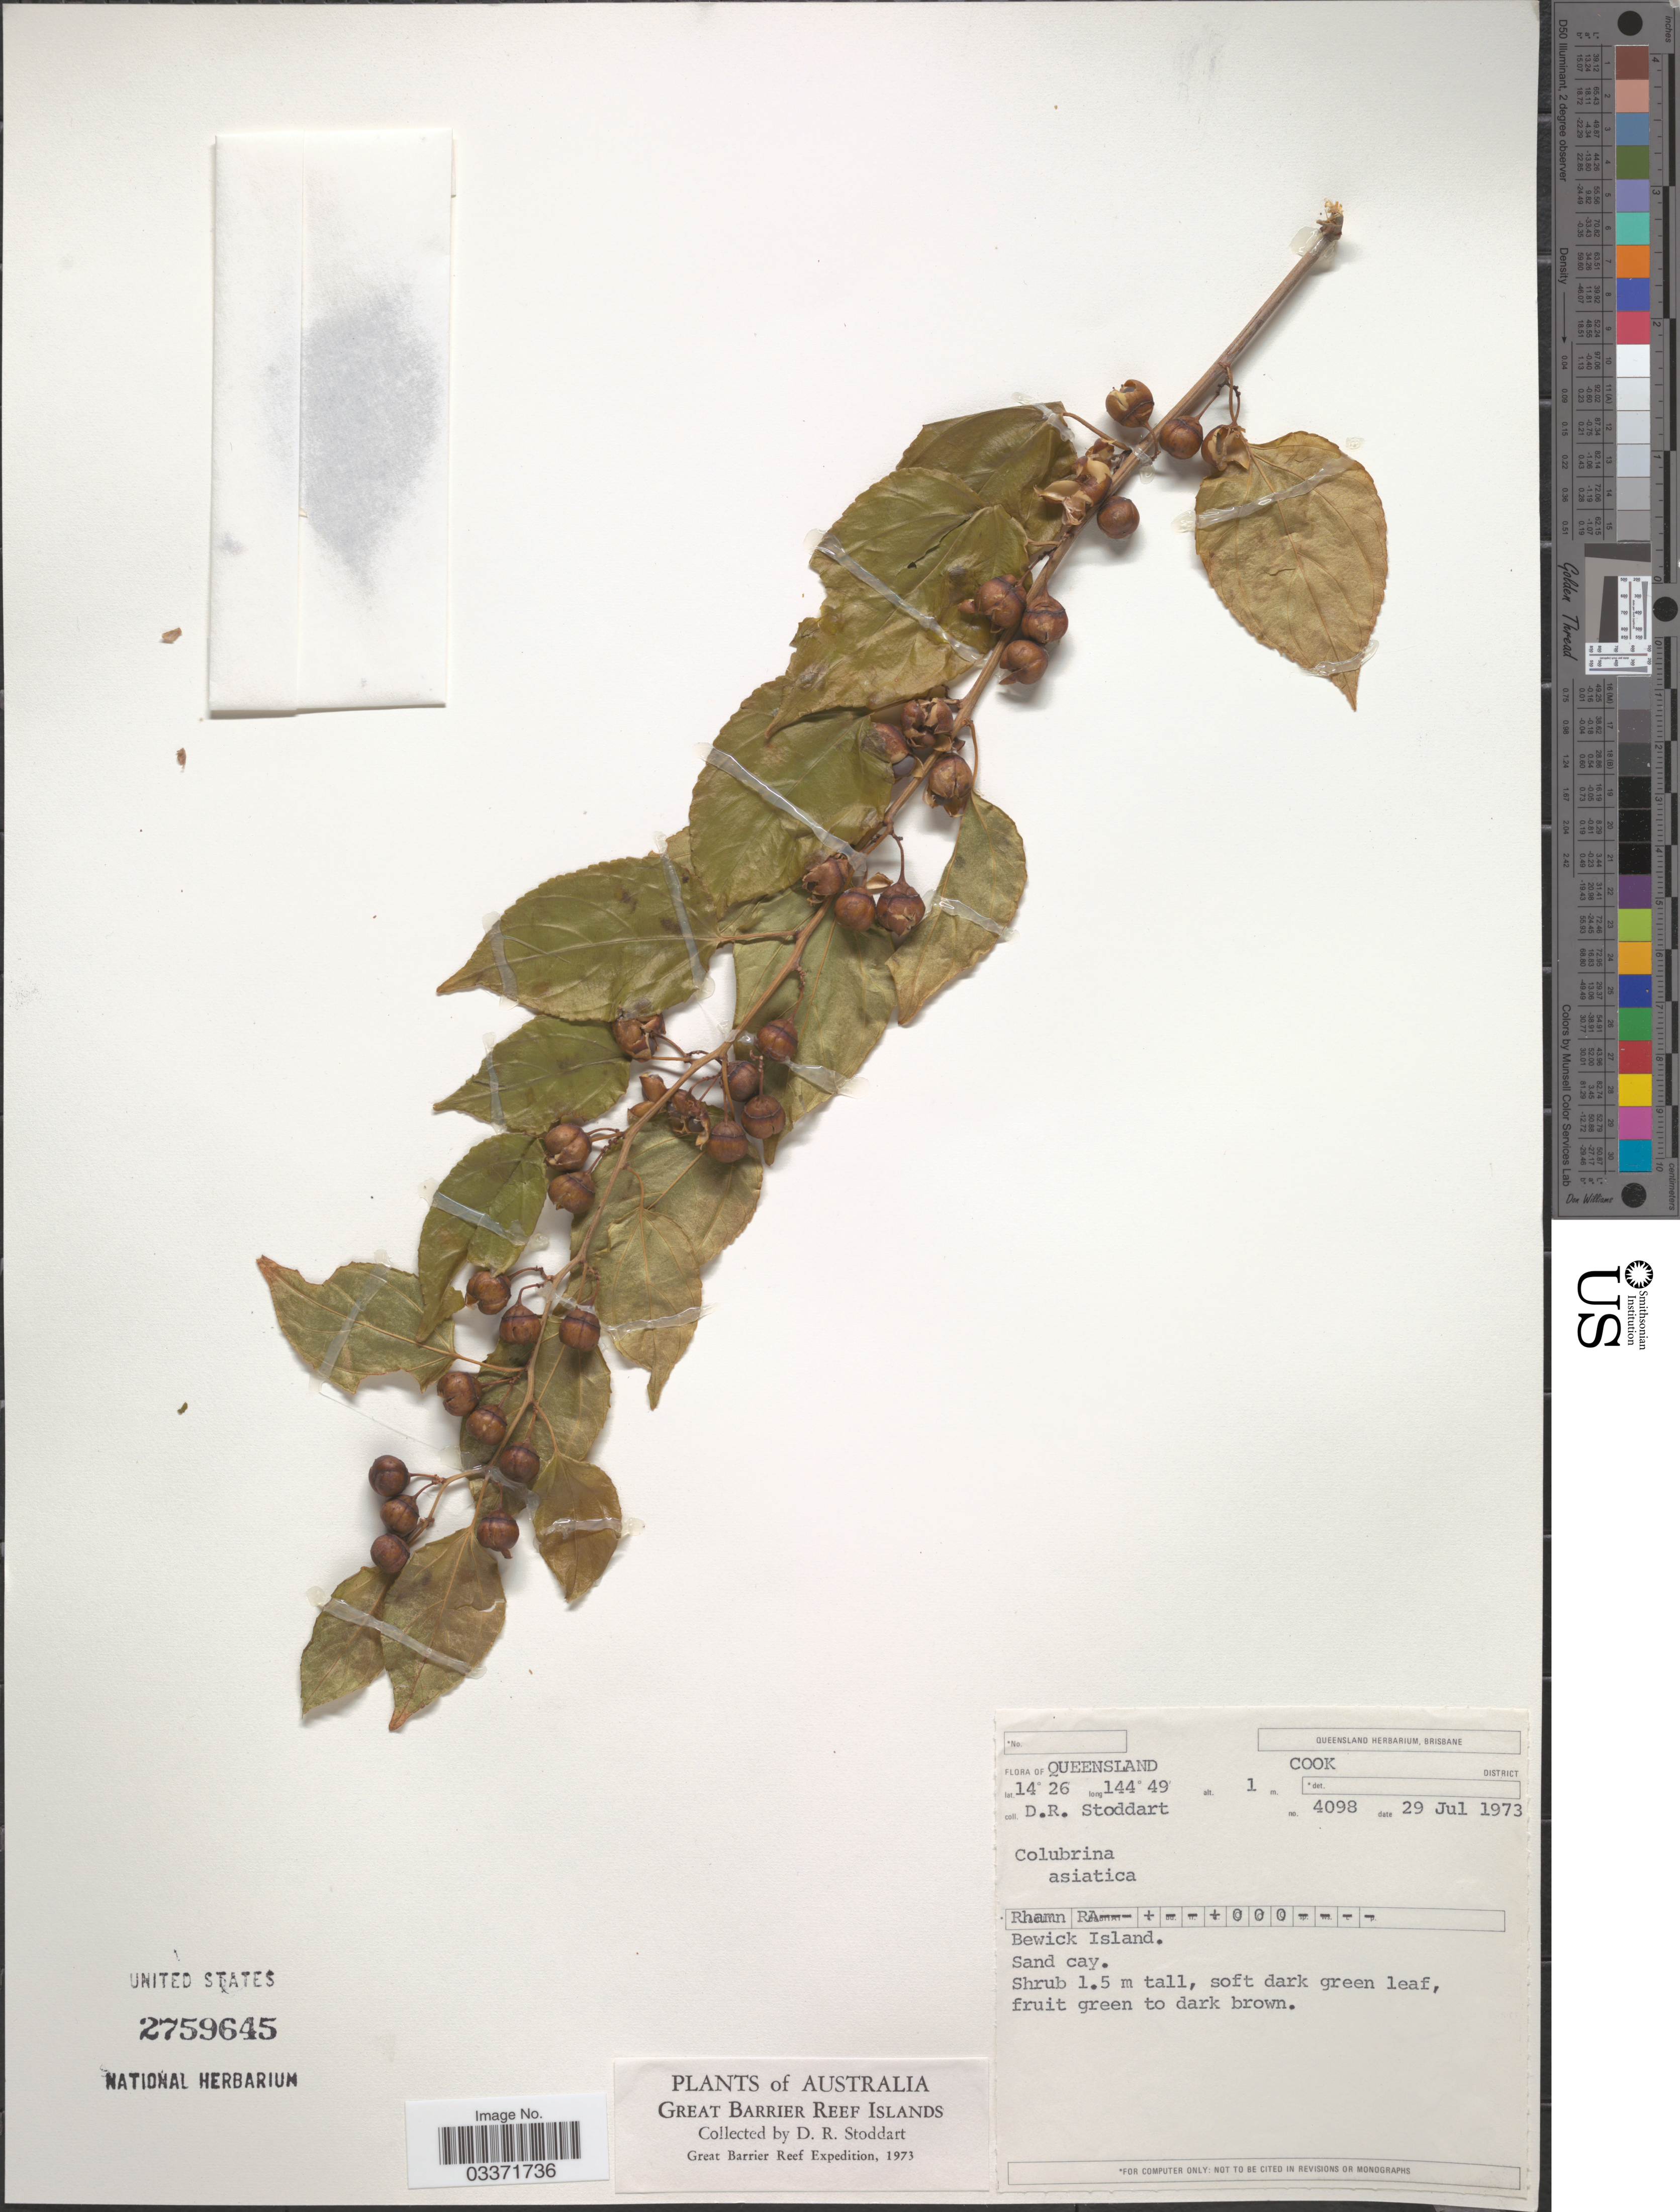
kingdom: Plantae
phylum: Tracheophyta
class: Magnoliopsida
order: Rosales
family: Rhamnaceae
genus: Colubrina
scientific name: Colubrina asiatica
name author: (L.) Brongn.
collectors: D. R. Stoddart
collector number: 4098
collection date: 1973-07-29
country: Australia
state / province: Queensland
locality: Great Barrier Reef Islands, Cook District, Bewick Island.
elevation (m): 1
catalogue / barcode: US 2759645